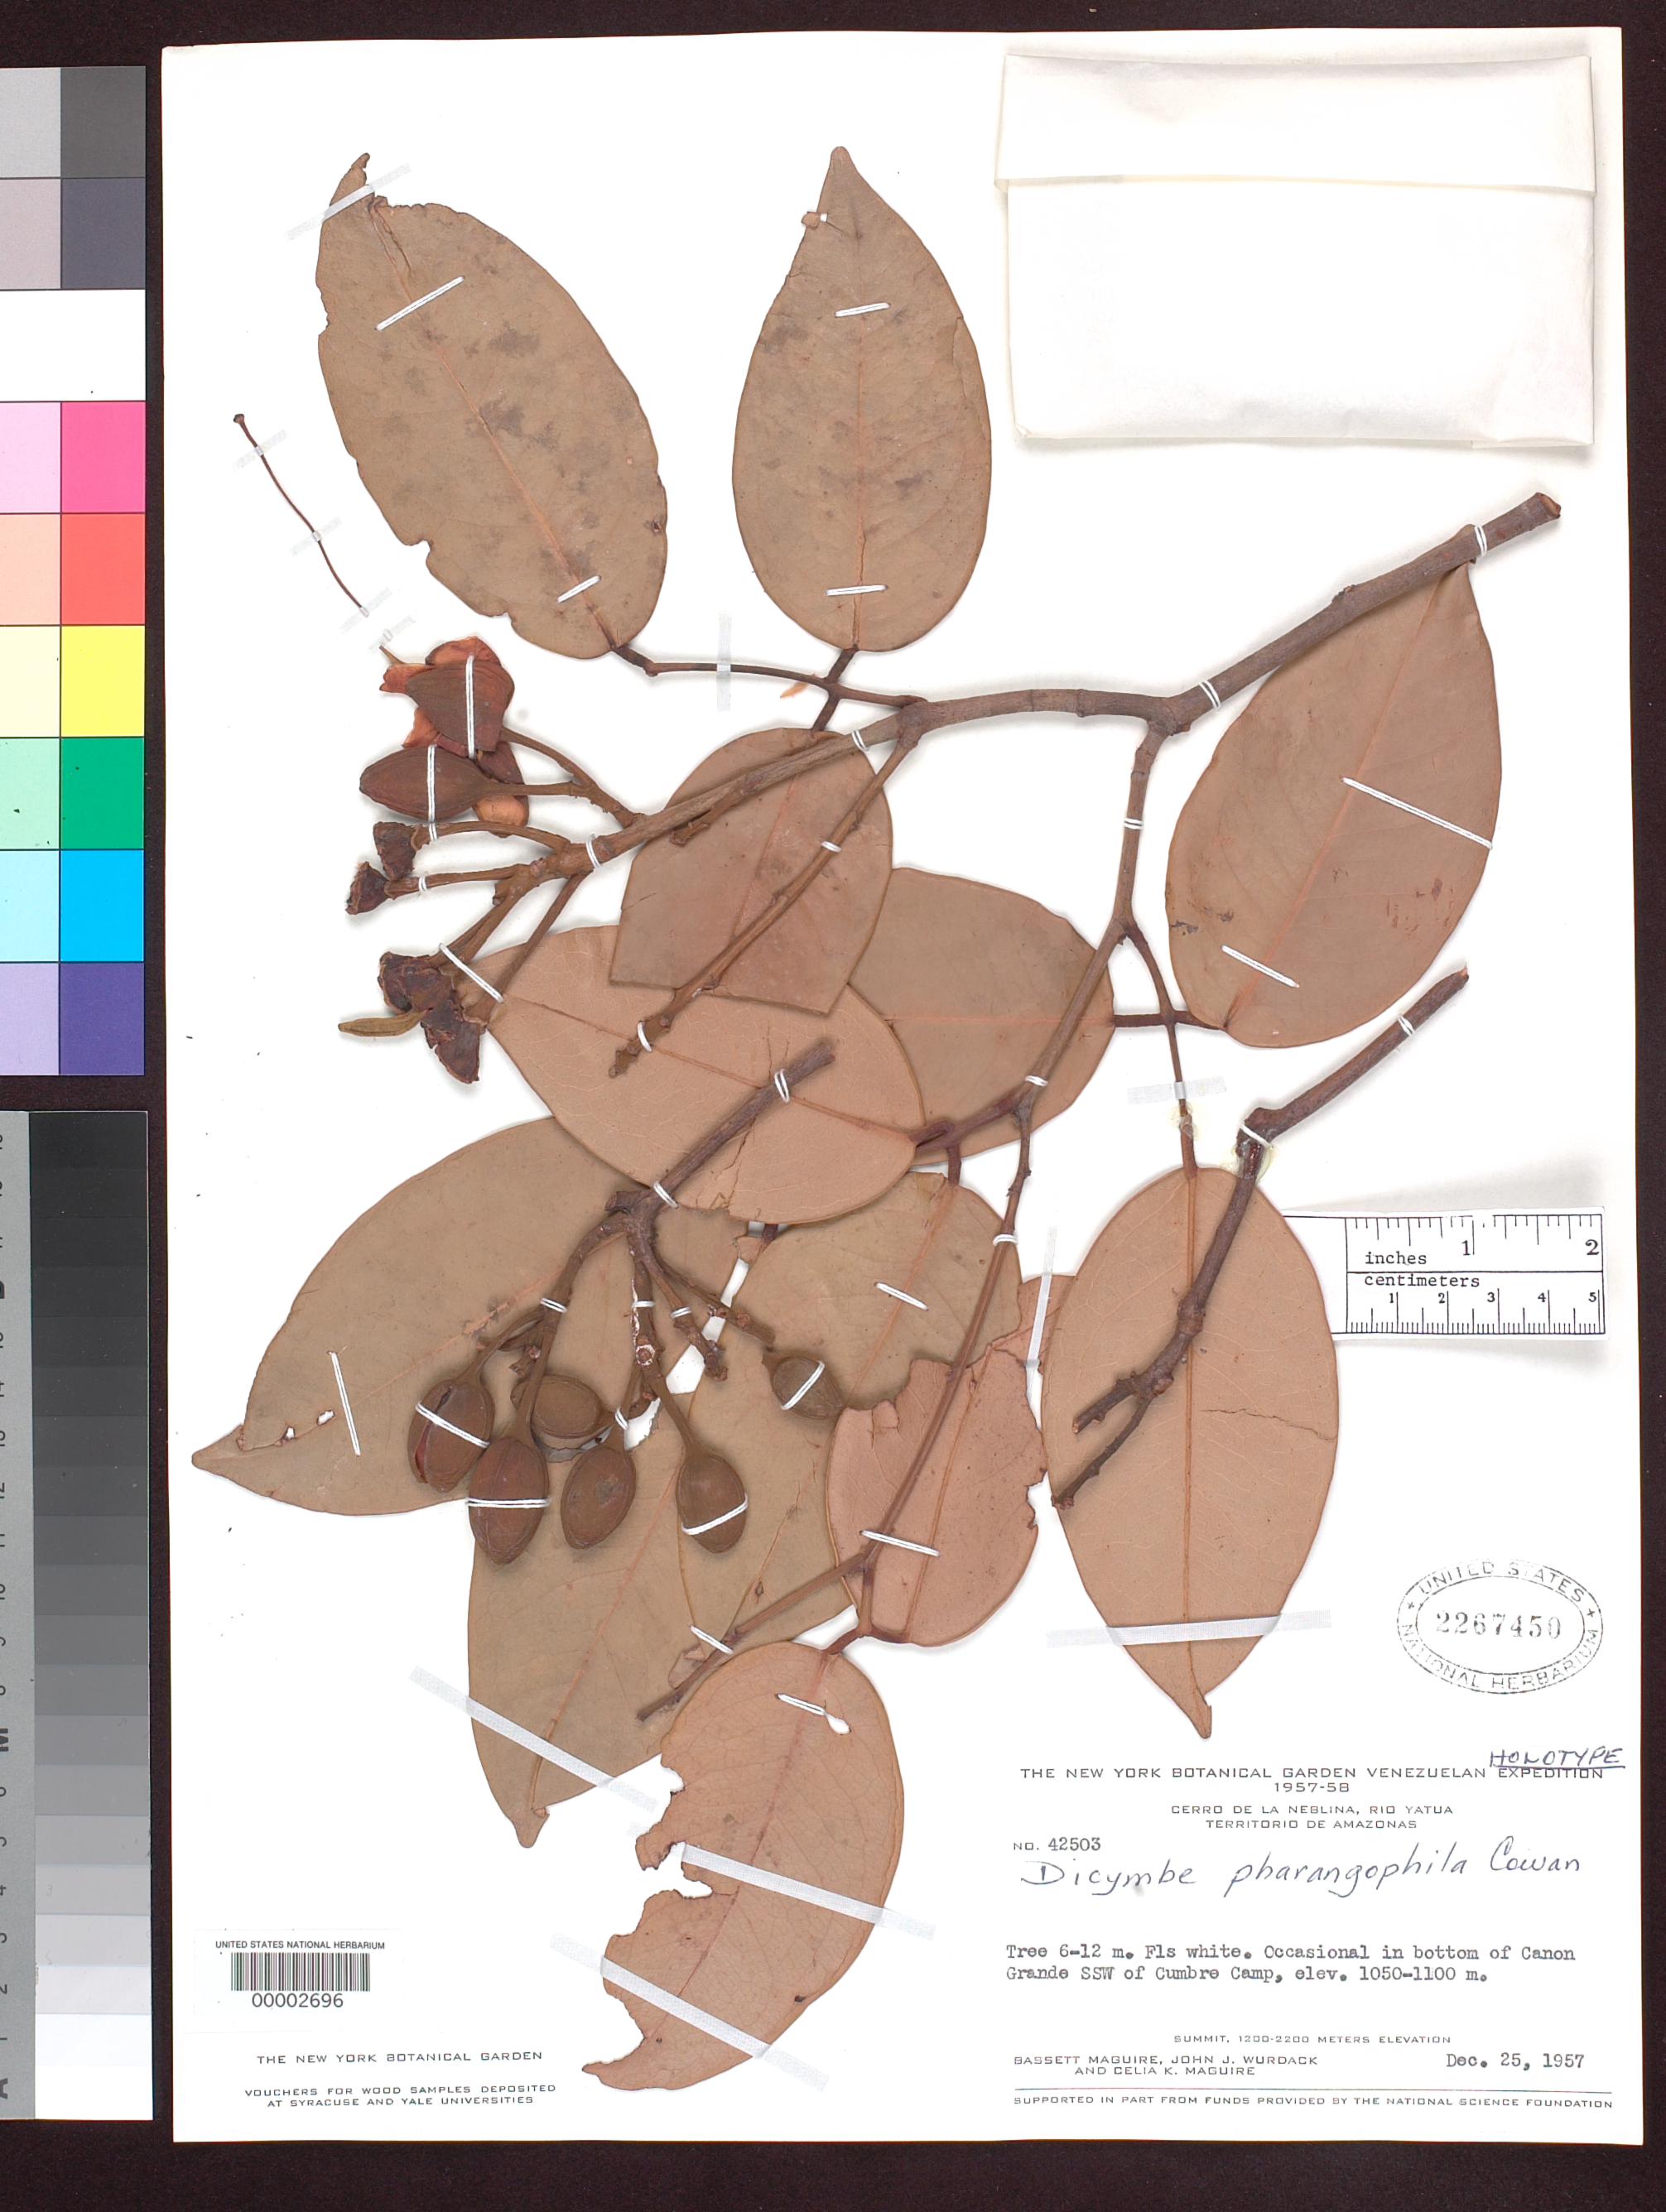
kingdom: Plantae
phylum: Tracheophyta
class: Magnoliopsida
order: Fabales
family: Fabaceae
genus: Dicymbe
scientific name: Dicymbe pharangophila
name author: R.S. Cowan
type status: Holotype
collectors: B. Maguire, J. J. Wurdack & C. K. Maguire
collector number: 42503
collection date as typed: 25 Dec 1957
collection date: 1957-12-25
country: Venezuela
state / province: Amazonas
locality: Bottom of Canon Grande SSW of Cumbre Camp.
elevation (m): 1050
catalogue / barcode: US 2267450